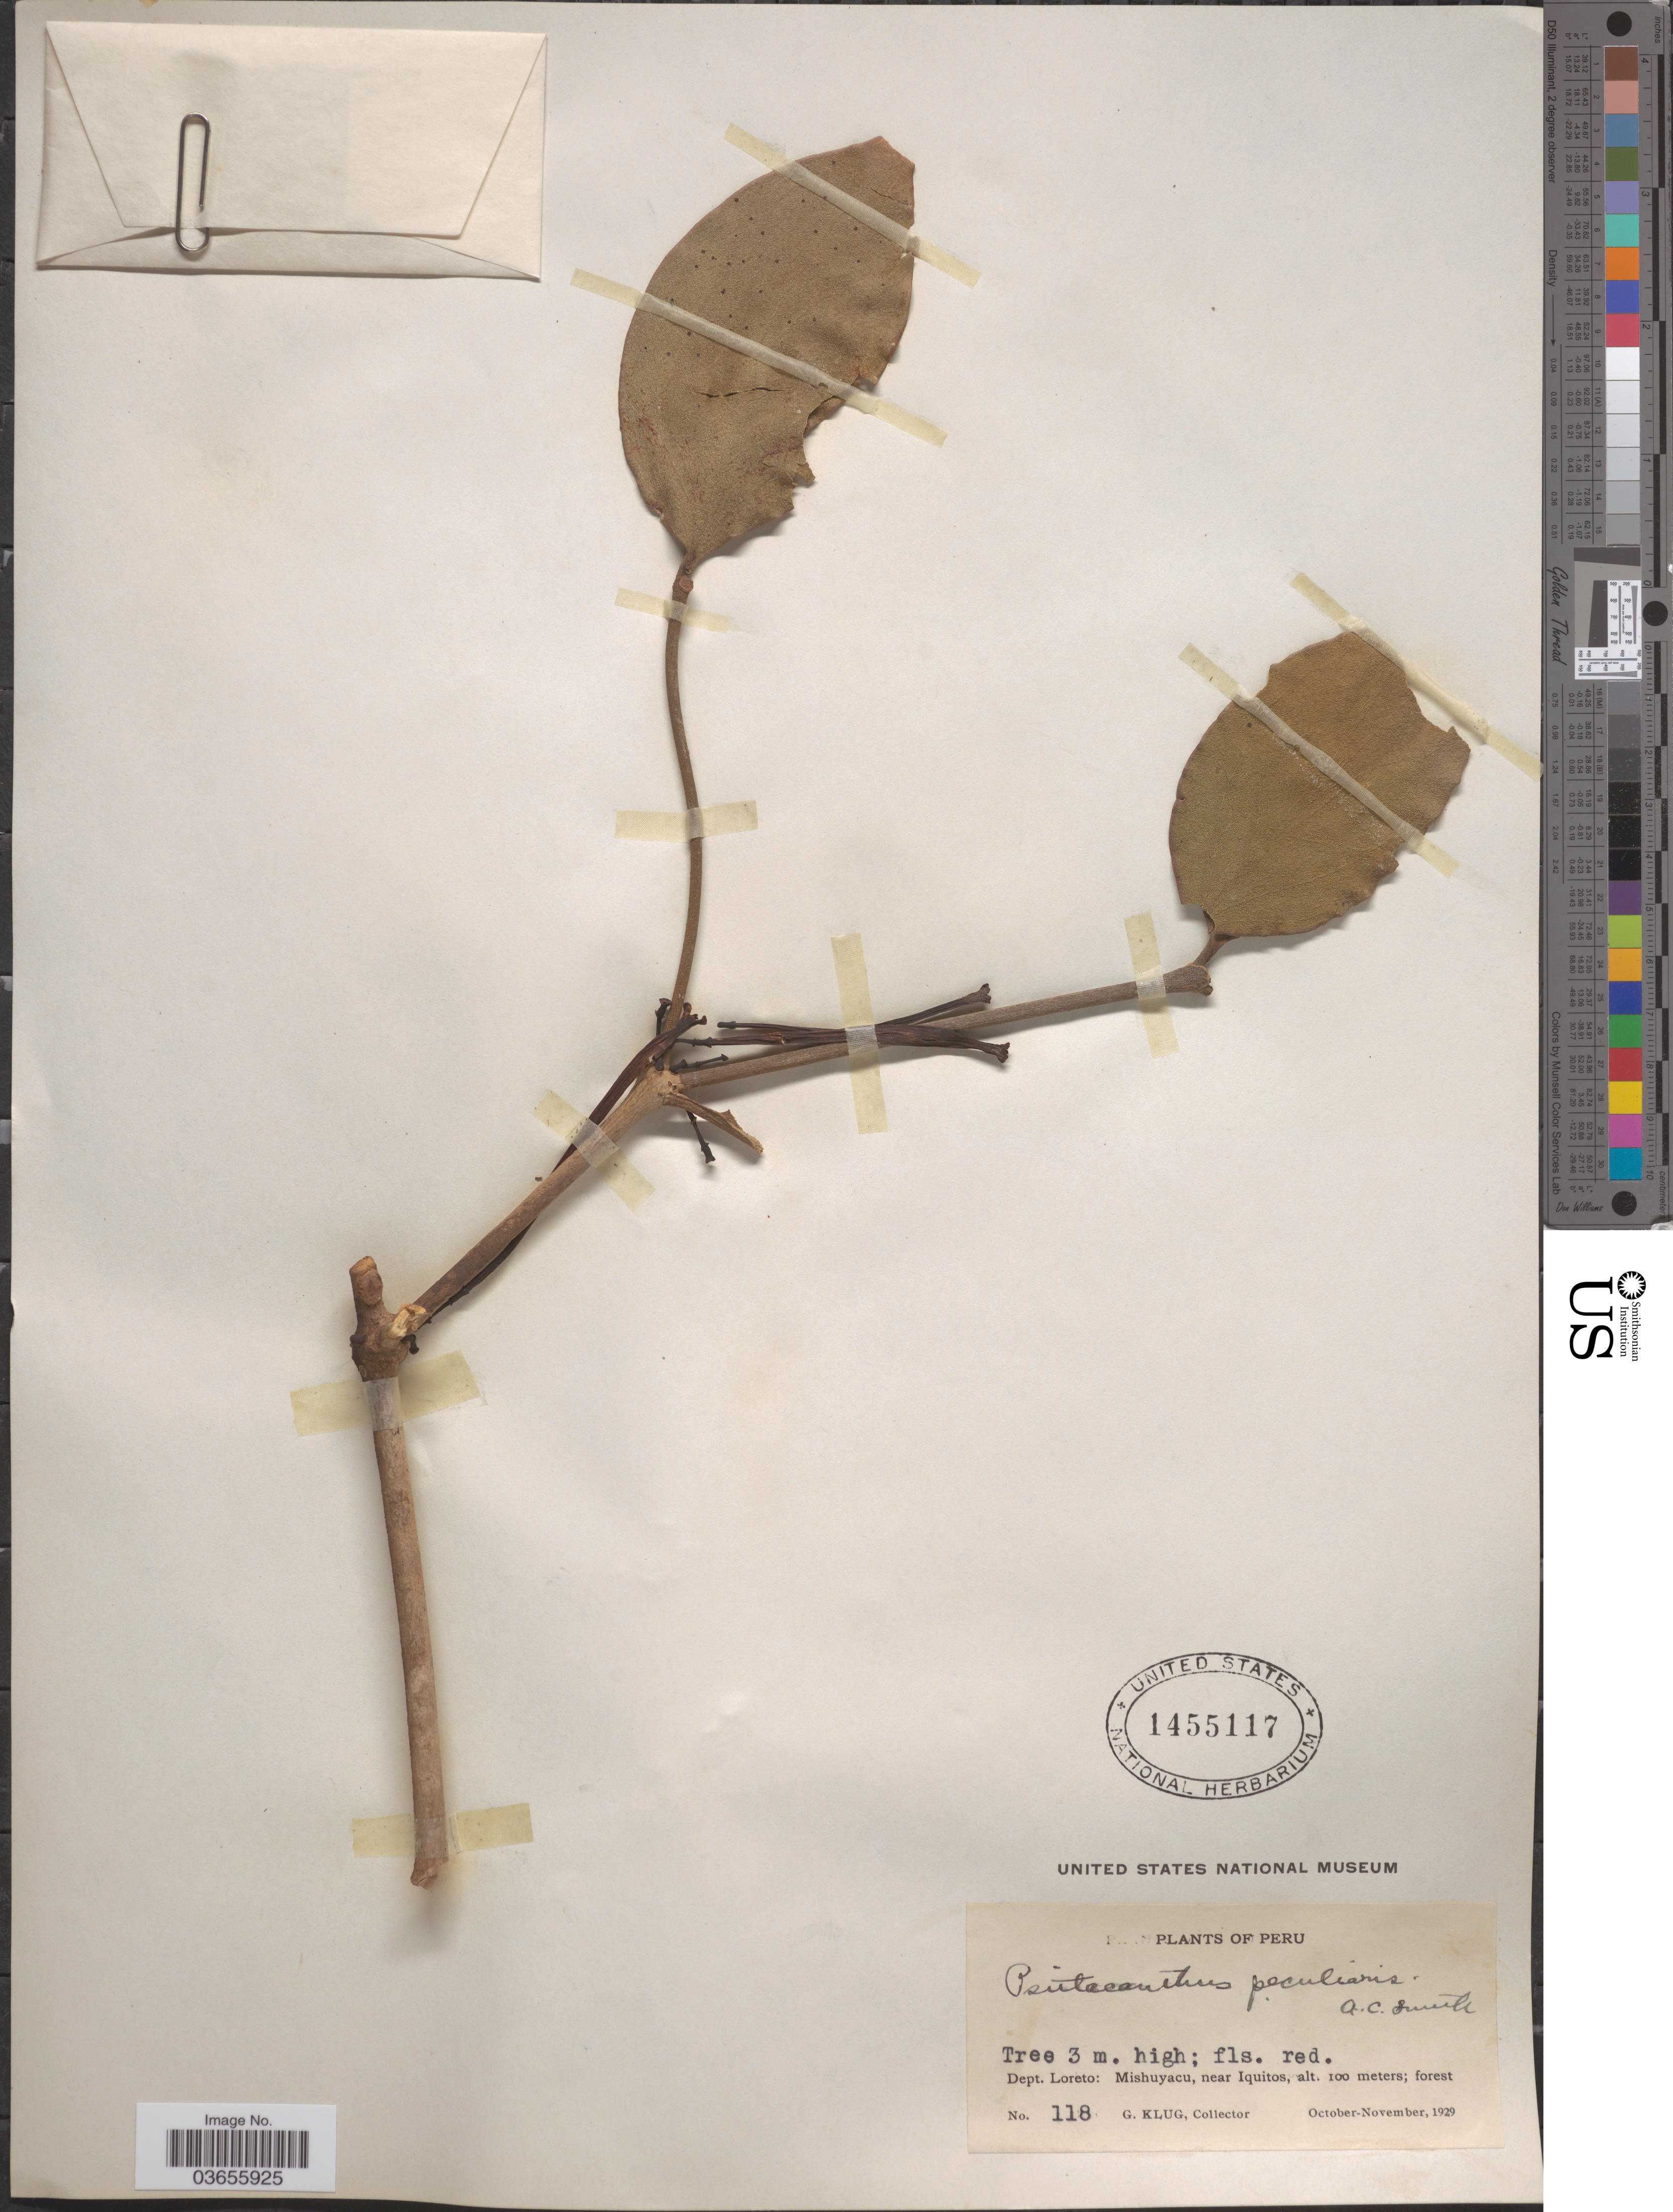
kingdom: Plantae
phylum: Tracheophyta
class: Magnoliopsida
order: Santalales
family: Loranthaceae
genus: Psittacanthus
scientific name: Psittacanthus peculiaris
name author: A.C. Sm.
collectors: G. Klug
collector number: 118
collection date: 1929-10/1929-11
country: Peru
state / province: Loreto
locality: Dept. Loreto: Mishuyacu, near Iquitos.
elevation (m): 100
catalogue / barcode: US 1455117